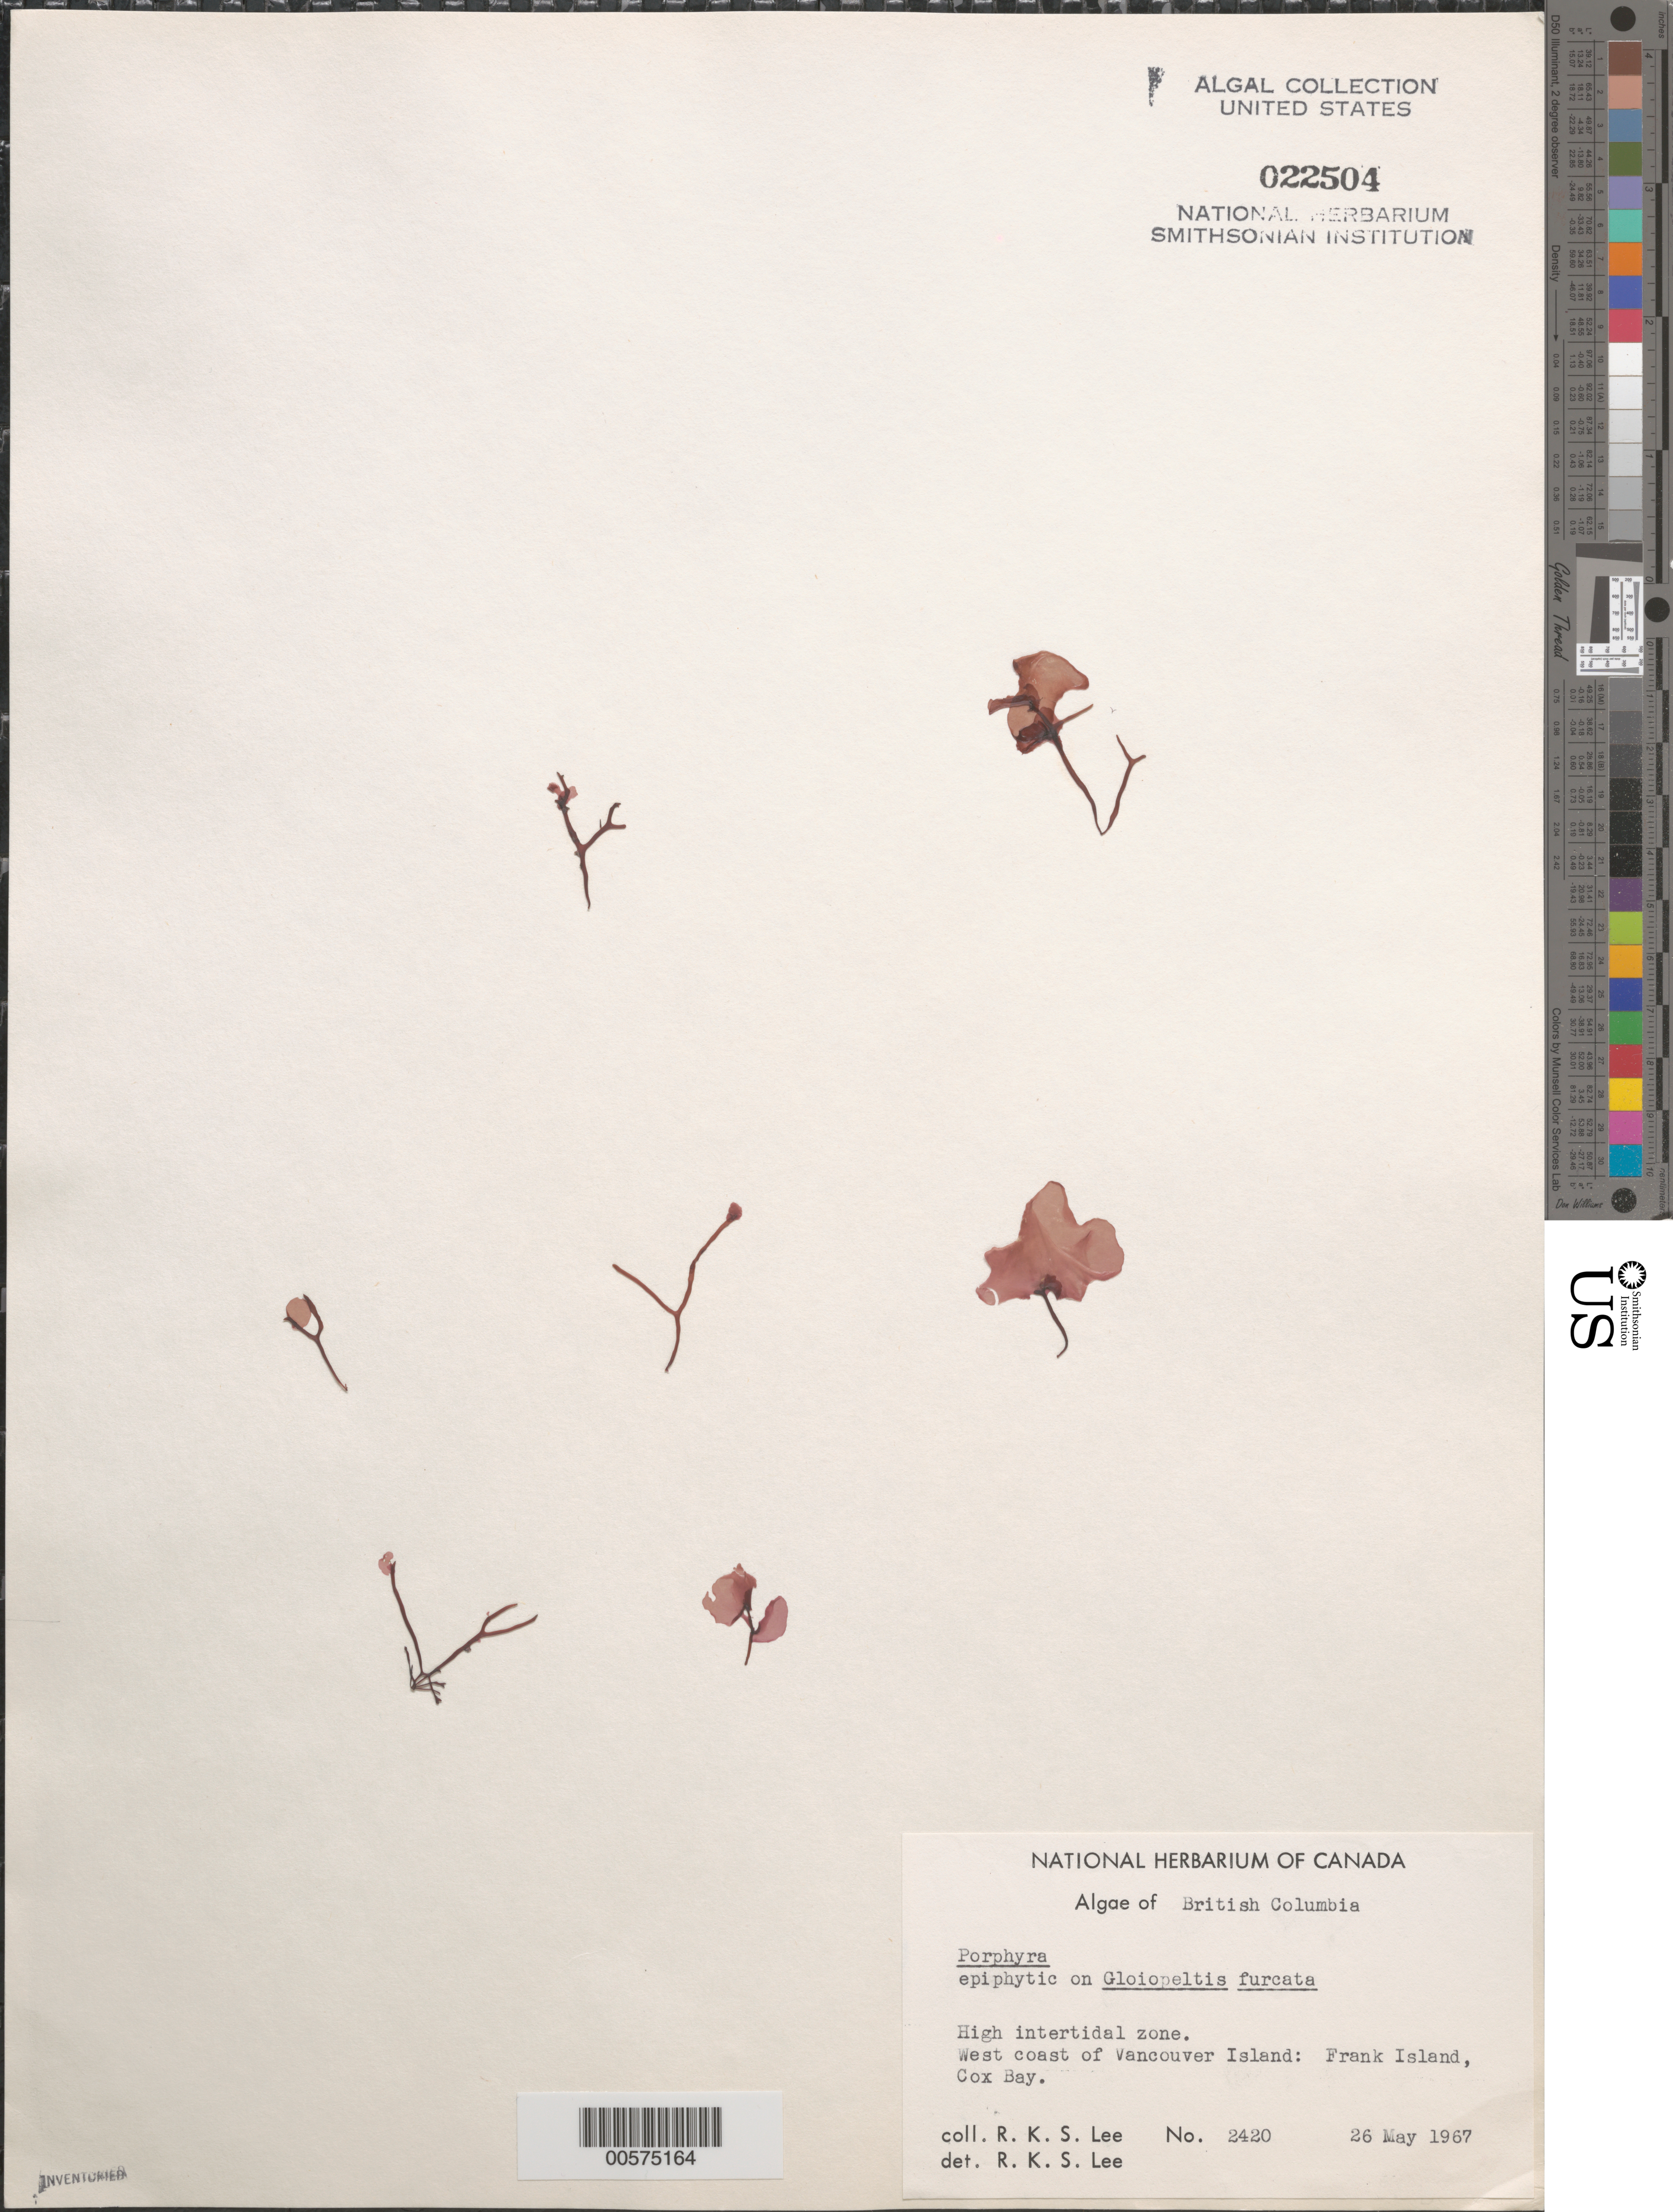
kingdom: Plantae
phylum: Rhodophyta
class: Bangiophyceae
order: Bangiales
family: Bangiaceae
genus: Porphyra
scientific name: Porphyra sp.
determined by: Lee, R. K. S.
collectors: R. Lee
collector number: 2420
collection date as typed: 26 May 1967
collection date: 1967-05-26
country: Canada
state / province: British Columbia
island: Frank Island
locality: Cox Bay, Vancouver Island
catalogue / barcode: US 22504